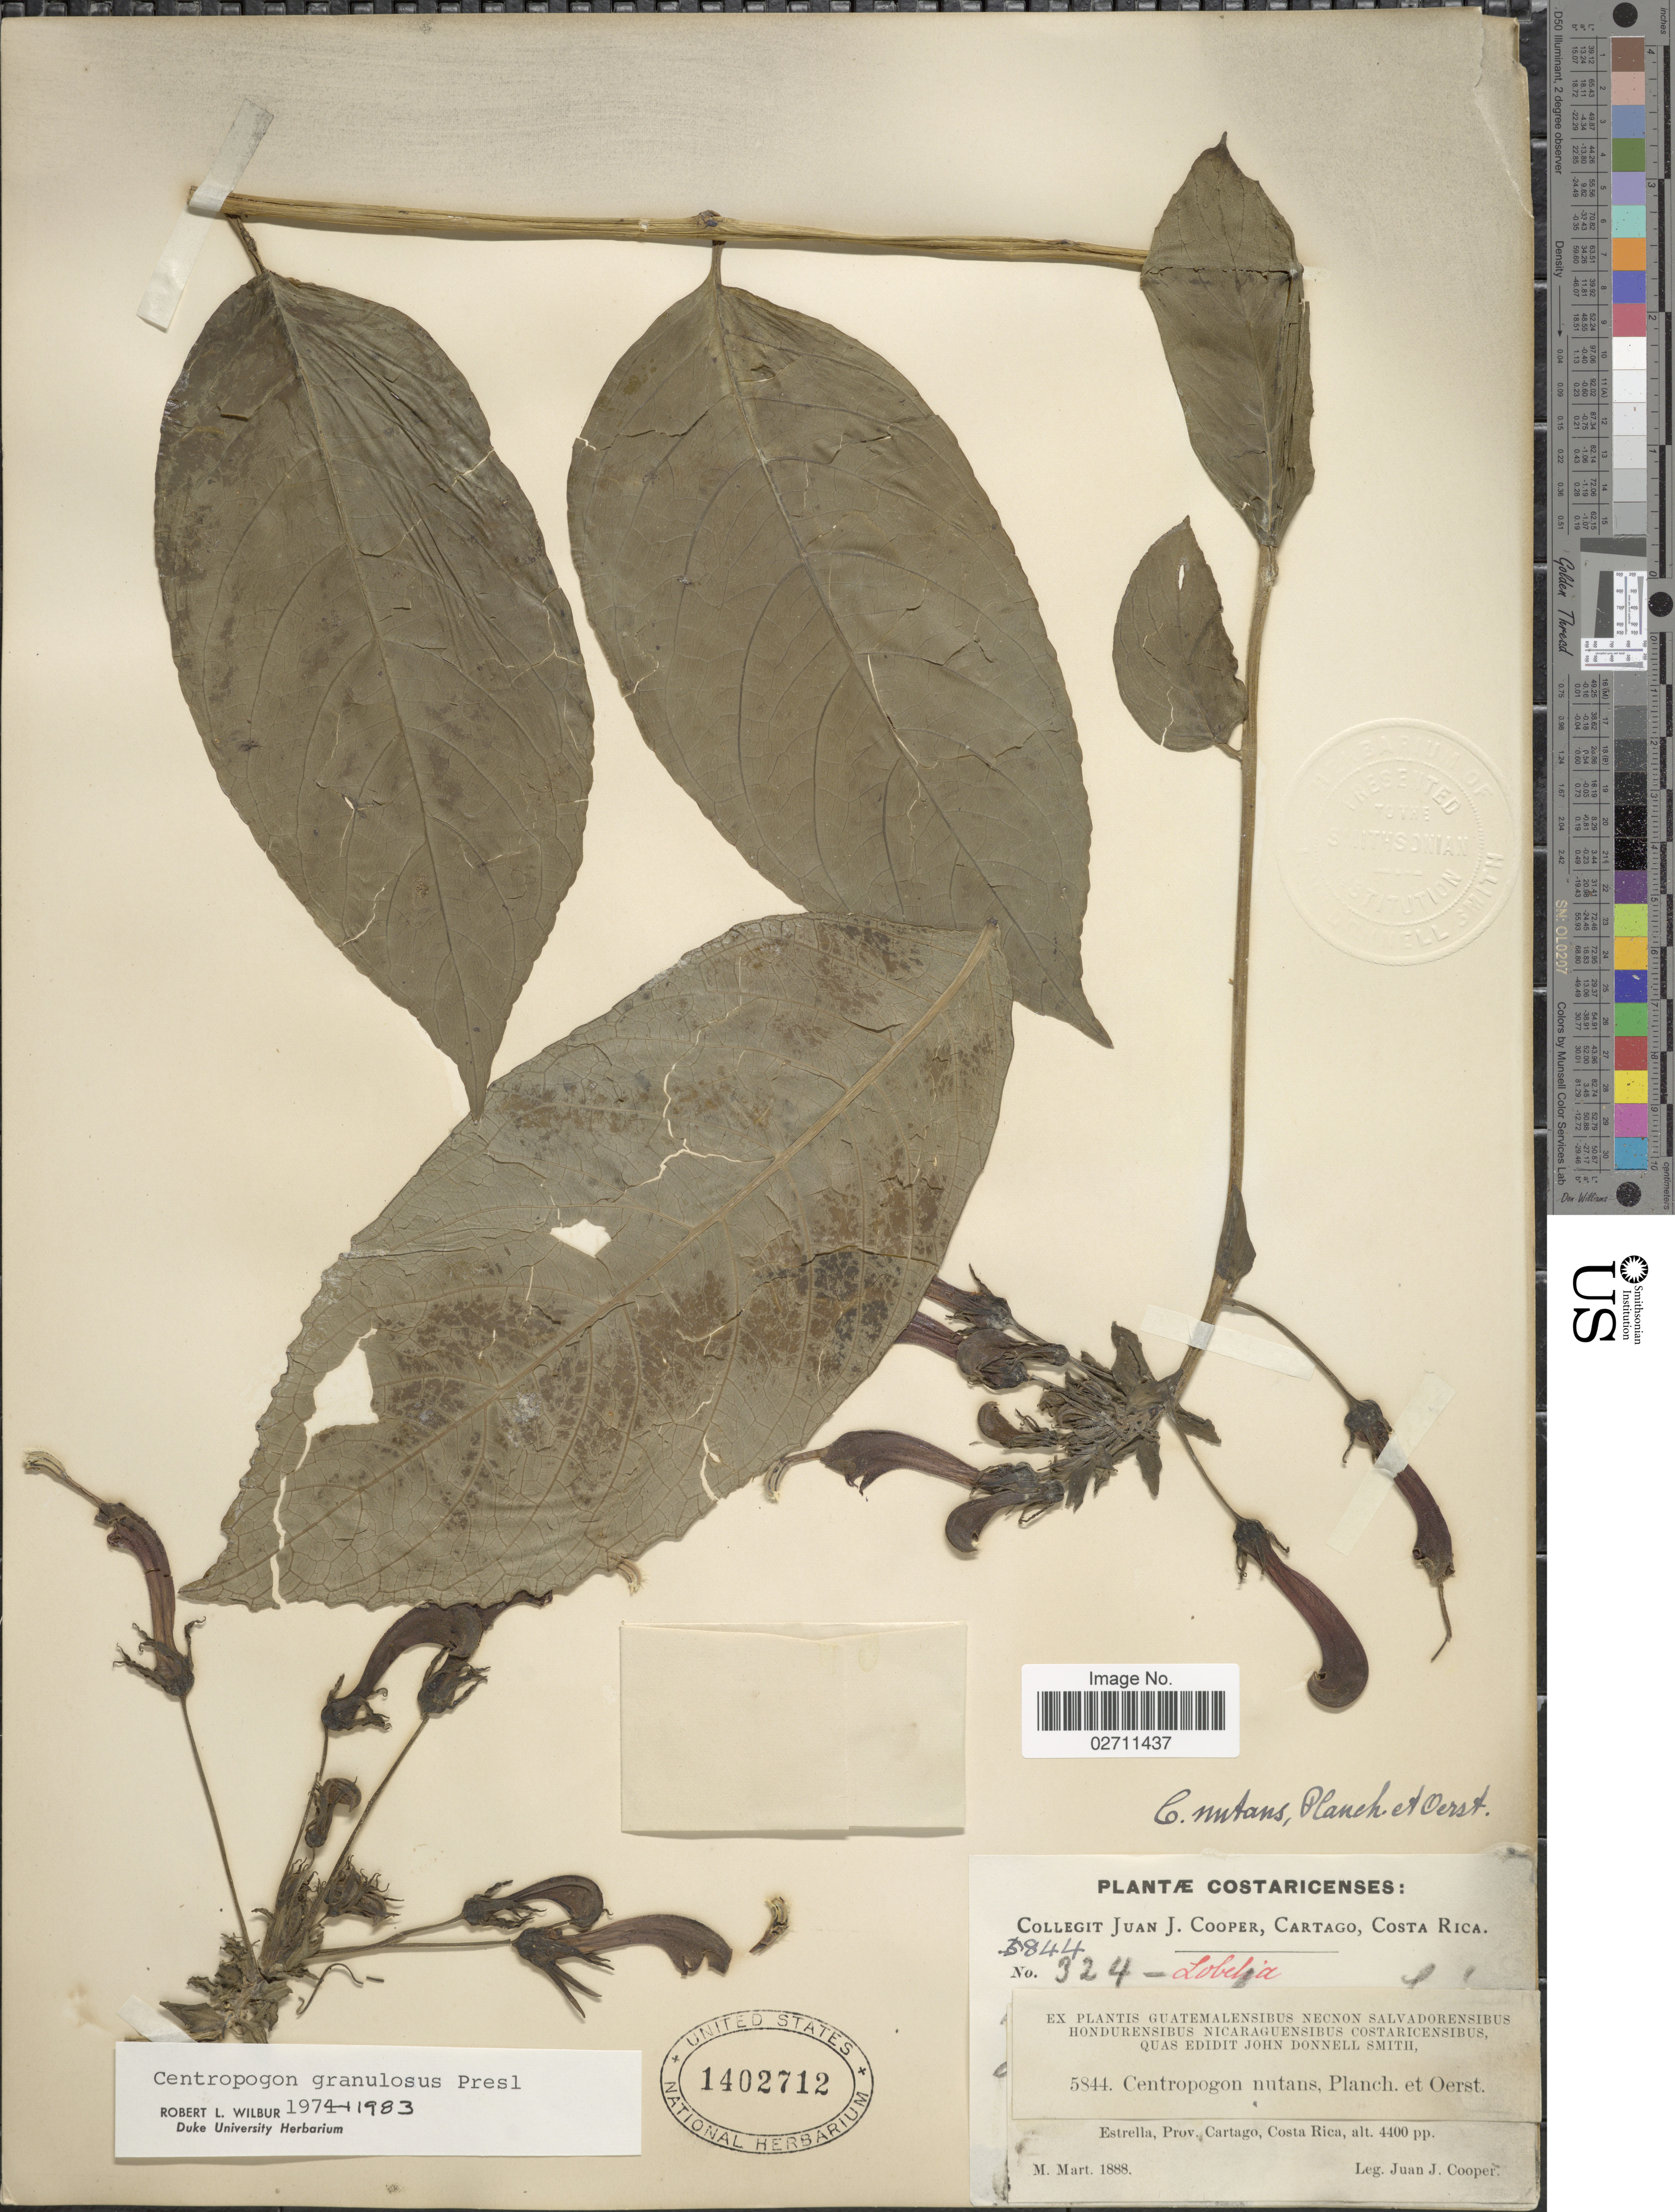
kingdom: Plantae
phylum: Tracheophyta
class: Magnoliopsida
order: Asterales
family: Campanulaceae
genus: Centropogon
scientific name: Centropogon granulosus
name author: C. Presl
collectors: J. J. Cooper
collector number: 5844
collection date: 1888-03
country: Costa Rica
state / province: Cartago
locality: Estrella.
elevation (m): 1341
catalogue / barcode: US 1402712